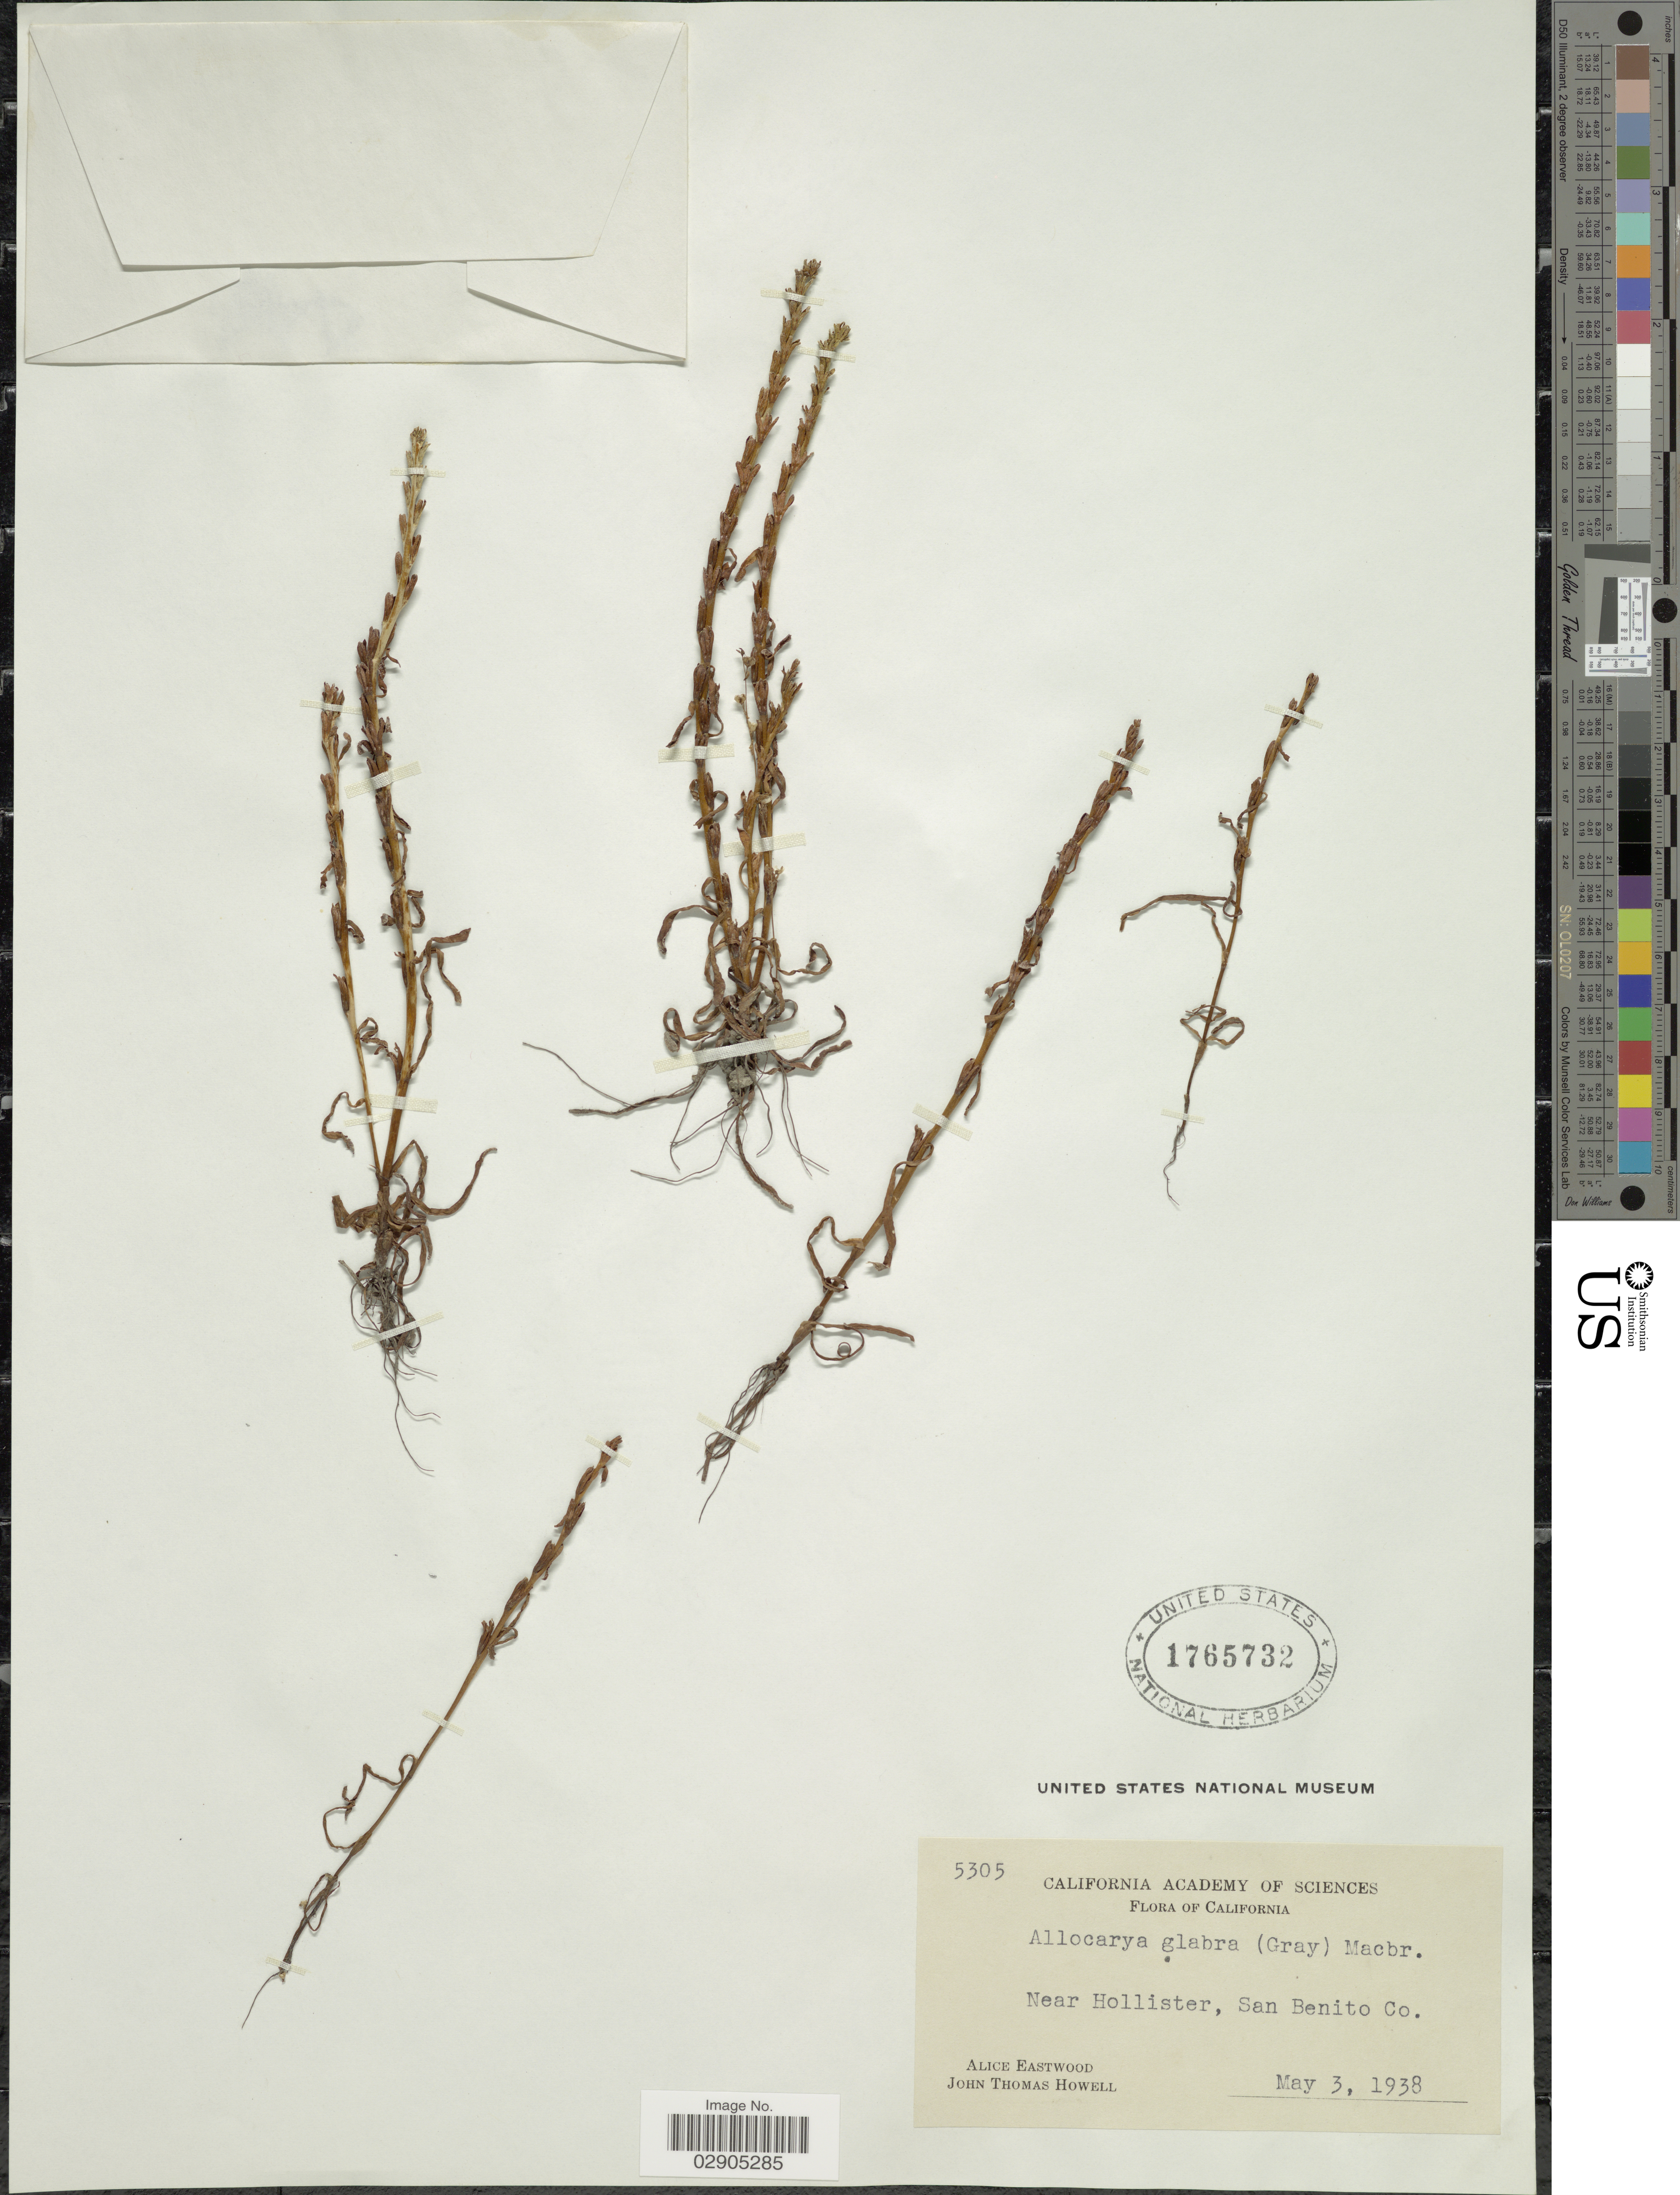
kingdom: Plantae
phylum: Tracheophyta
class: Magnoliopsida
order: Boraginales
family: Boraginaceae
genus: Allocarya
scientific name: Allocarya glabra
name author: (A. Gray) J.F. Macbr.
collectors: A. Eastwood & J. T. Howell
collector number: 5305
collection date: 1938-05-03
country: United States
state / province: California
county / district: San Benito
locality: Near Hollister, San Benito Co.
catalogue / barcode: US 1765732